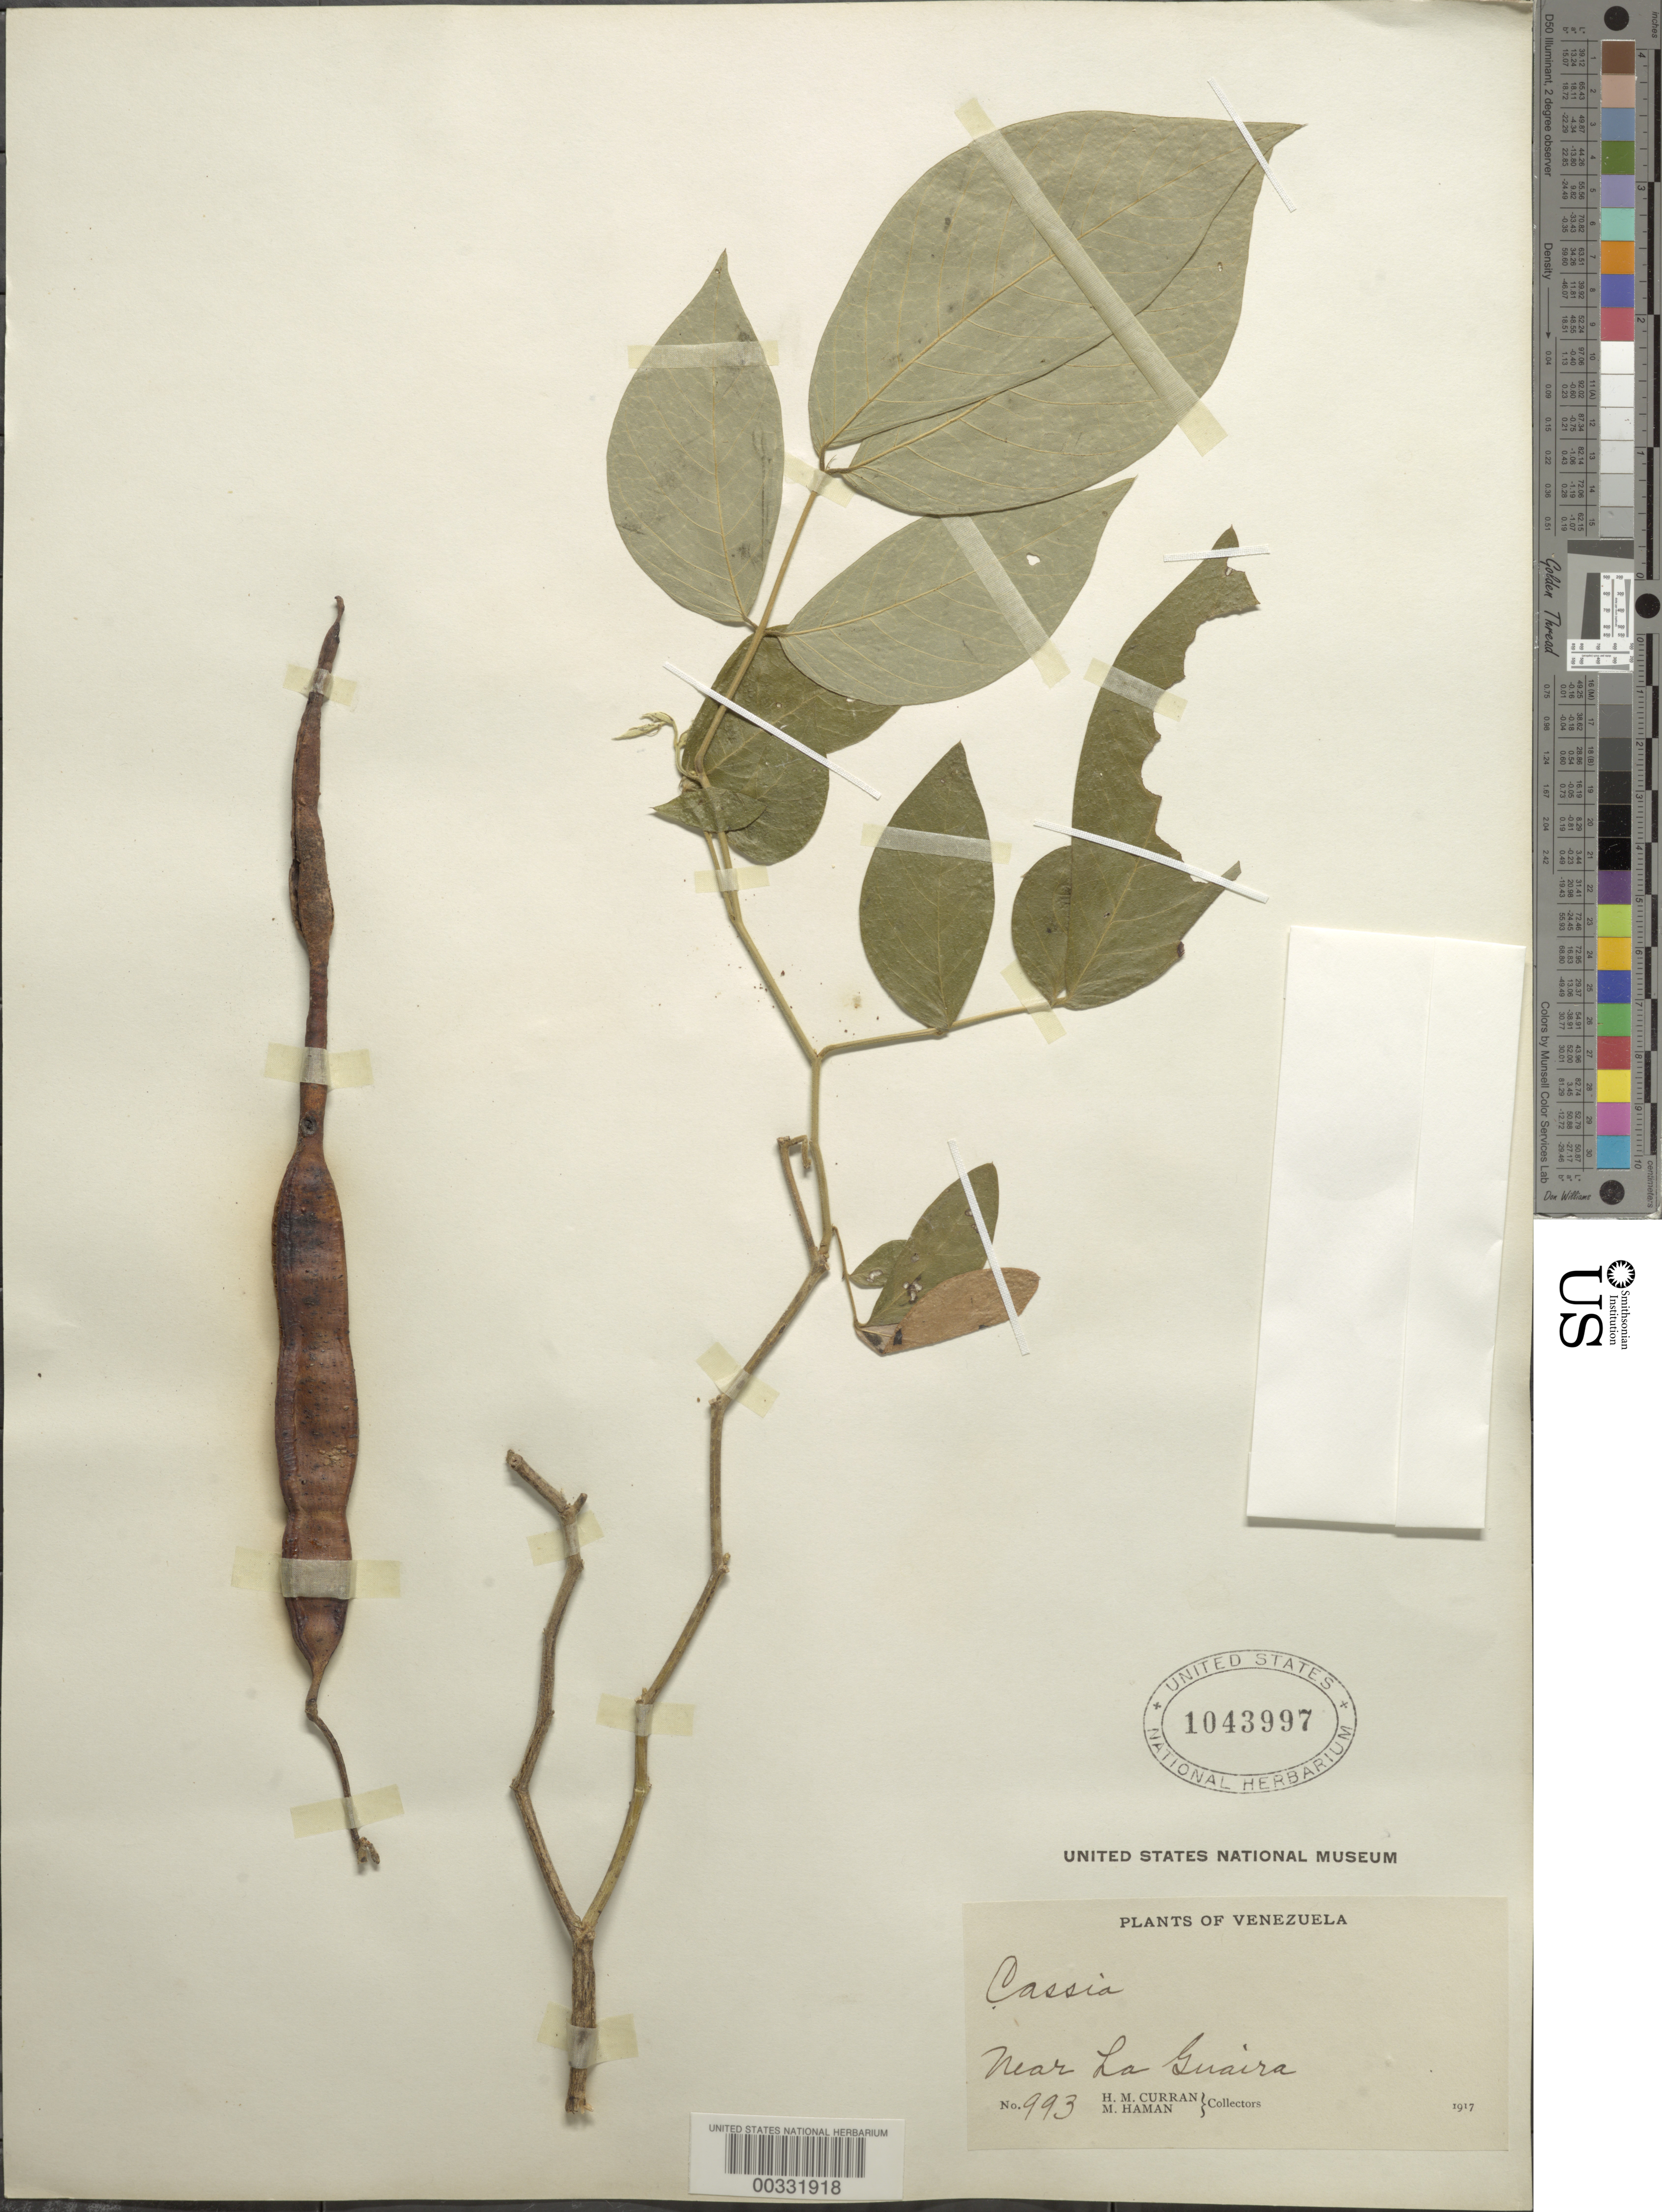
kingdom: Plantae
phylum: Tracheophyta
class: Magnoliopsida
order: Fabales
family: Fabaceae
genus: Senna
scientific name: Senna oxyphylla var. oxyphylla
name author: (Kunth) H.S. Irwin & Barneby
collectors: H. M. Curran & M. Haman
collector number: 993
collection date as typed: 12 Jun 1917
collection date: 1917-06-12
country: Venezuela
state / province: Distrito Federal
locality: Between la guaira and rio grande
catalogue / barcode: US 1043997